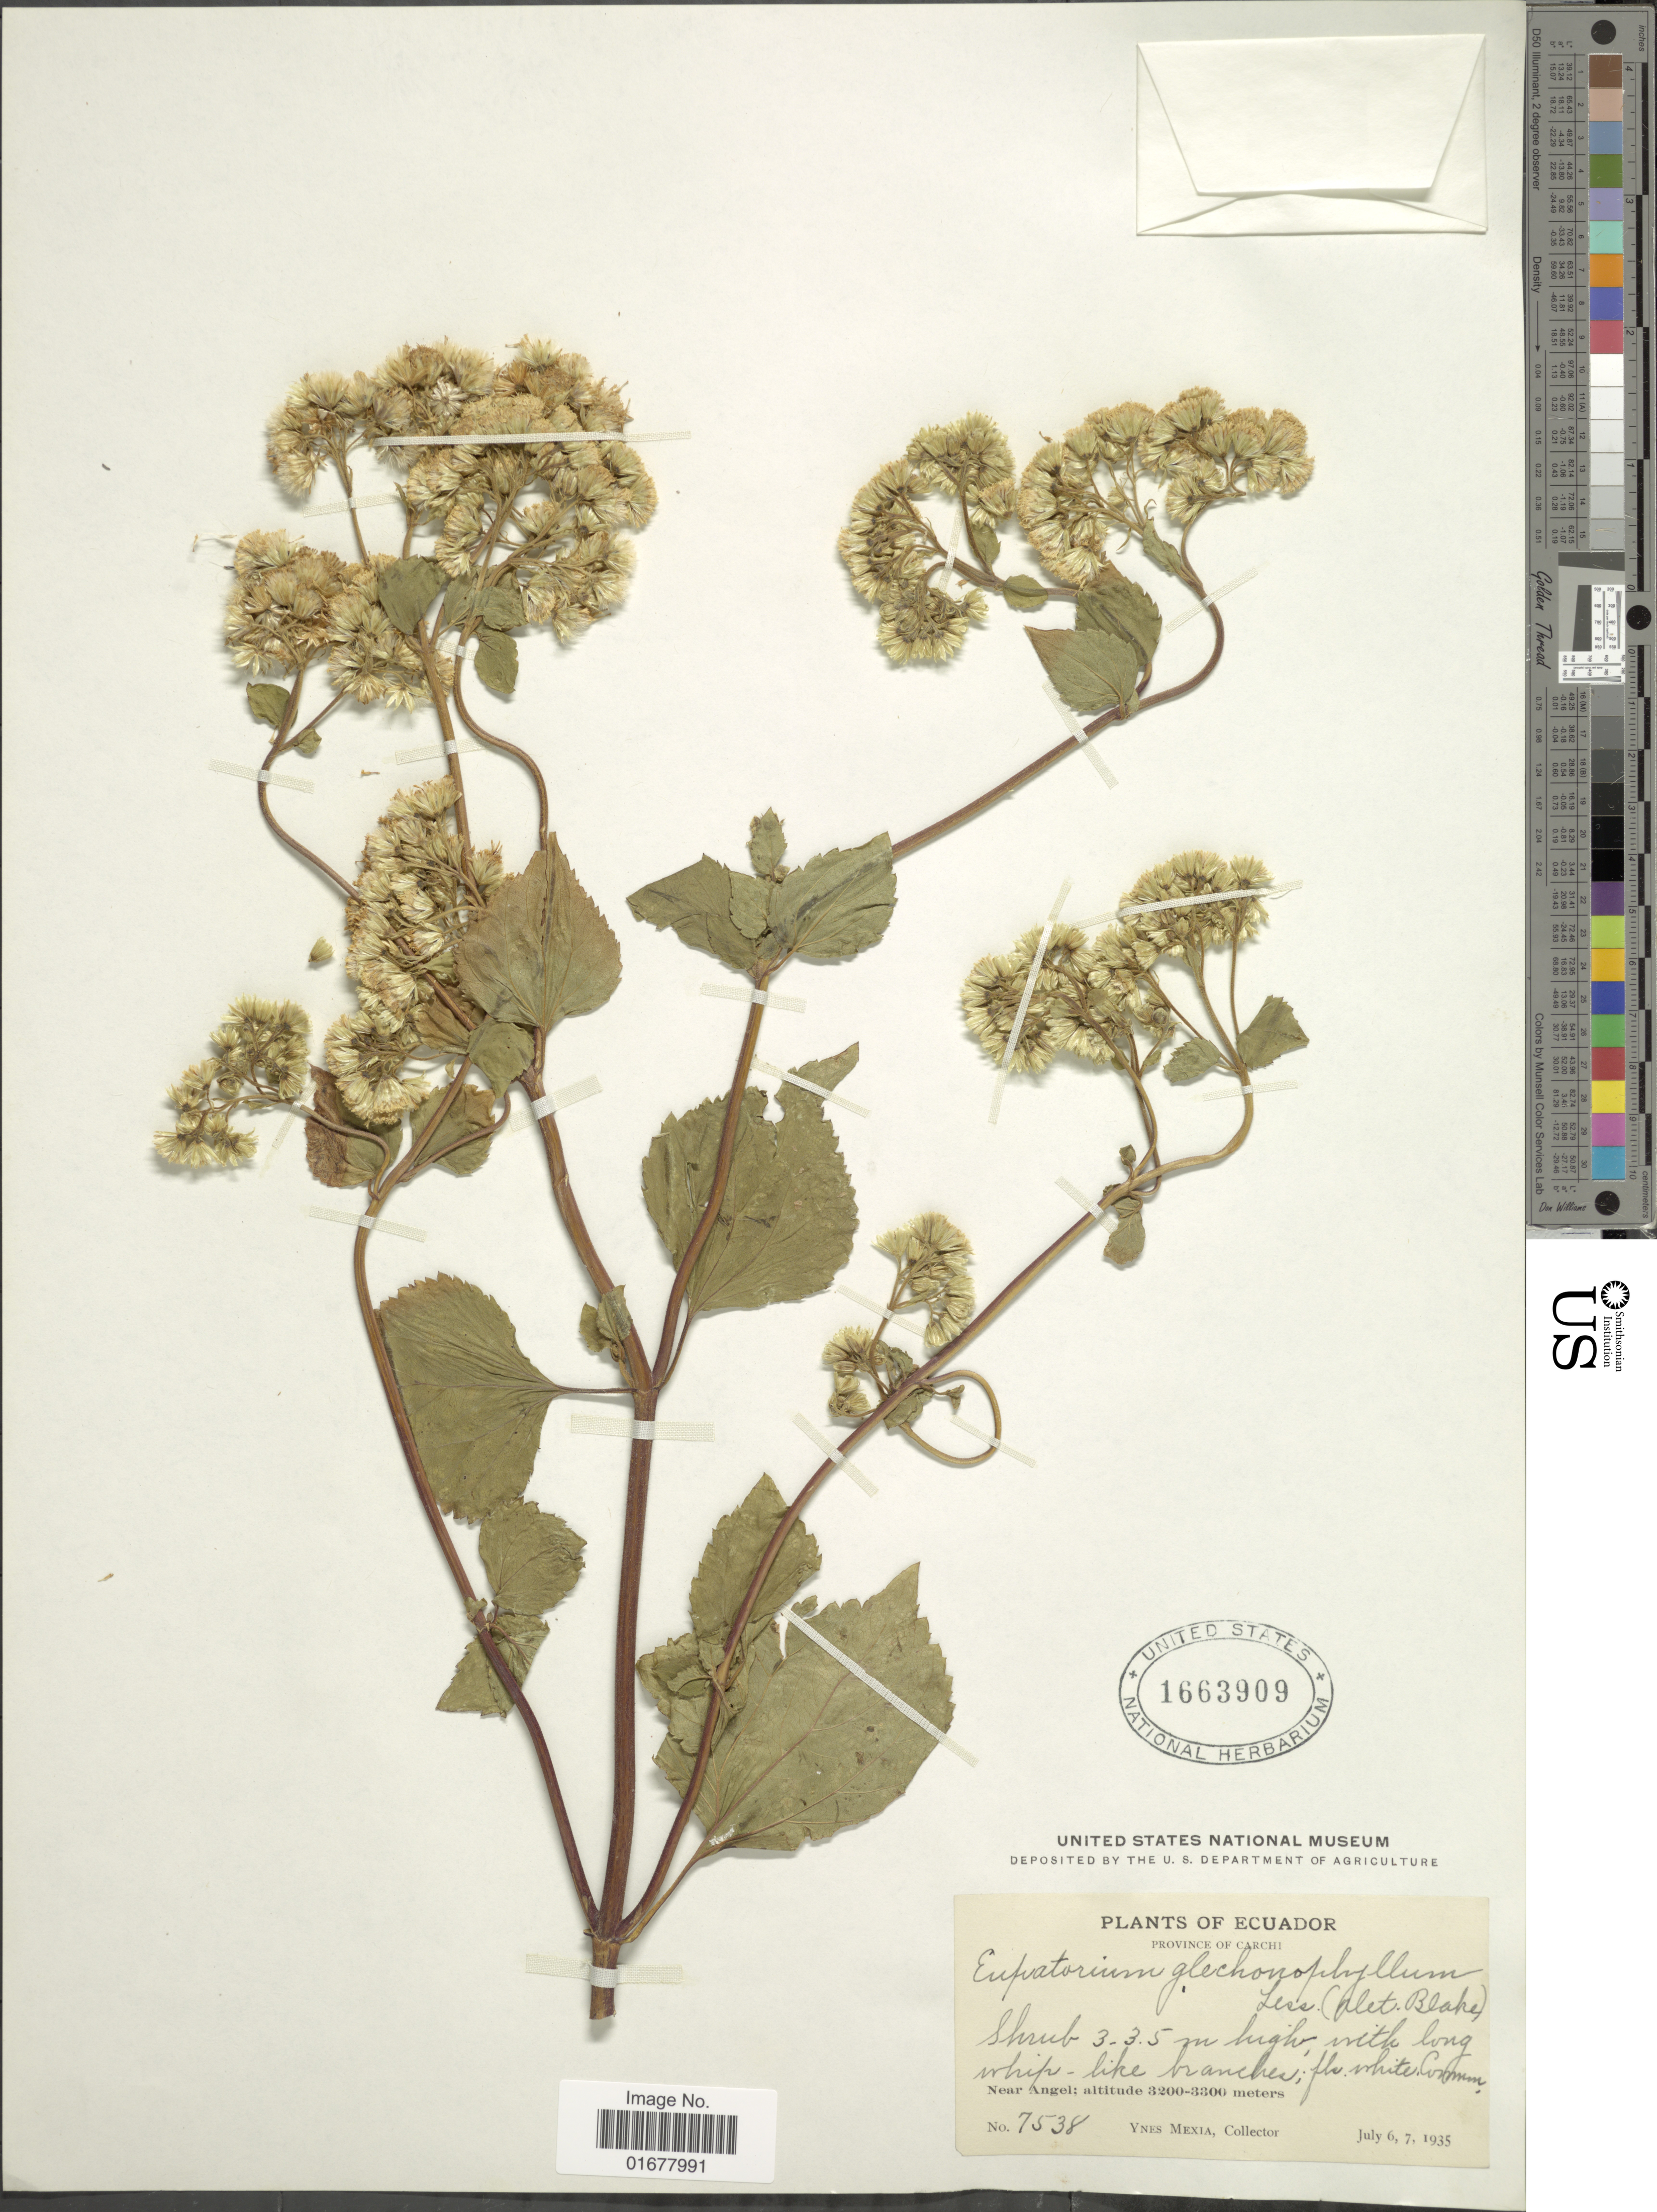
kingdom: Plantae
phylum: Tracheophyta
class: Magnoliopsida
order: Asterales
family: Asteraceae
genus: Ageratina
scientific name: Ageratina pichinchensis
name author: (Kunth) R.M. King & H. Rob.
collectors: Y. Mexia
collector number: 7538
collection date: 1935-07-06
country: Ecuador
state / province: Carchi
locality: Province of Carchi, Near Angel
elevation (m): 3200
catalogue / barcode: US 1663909